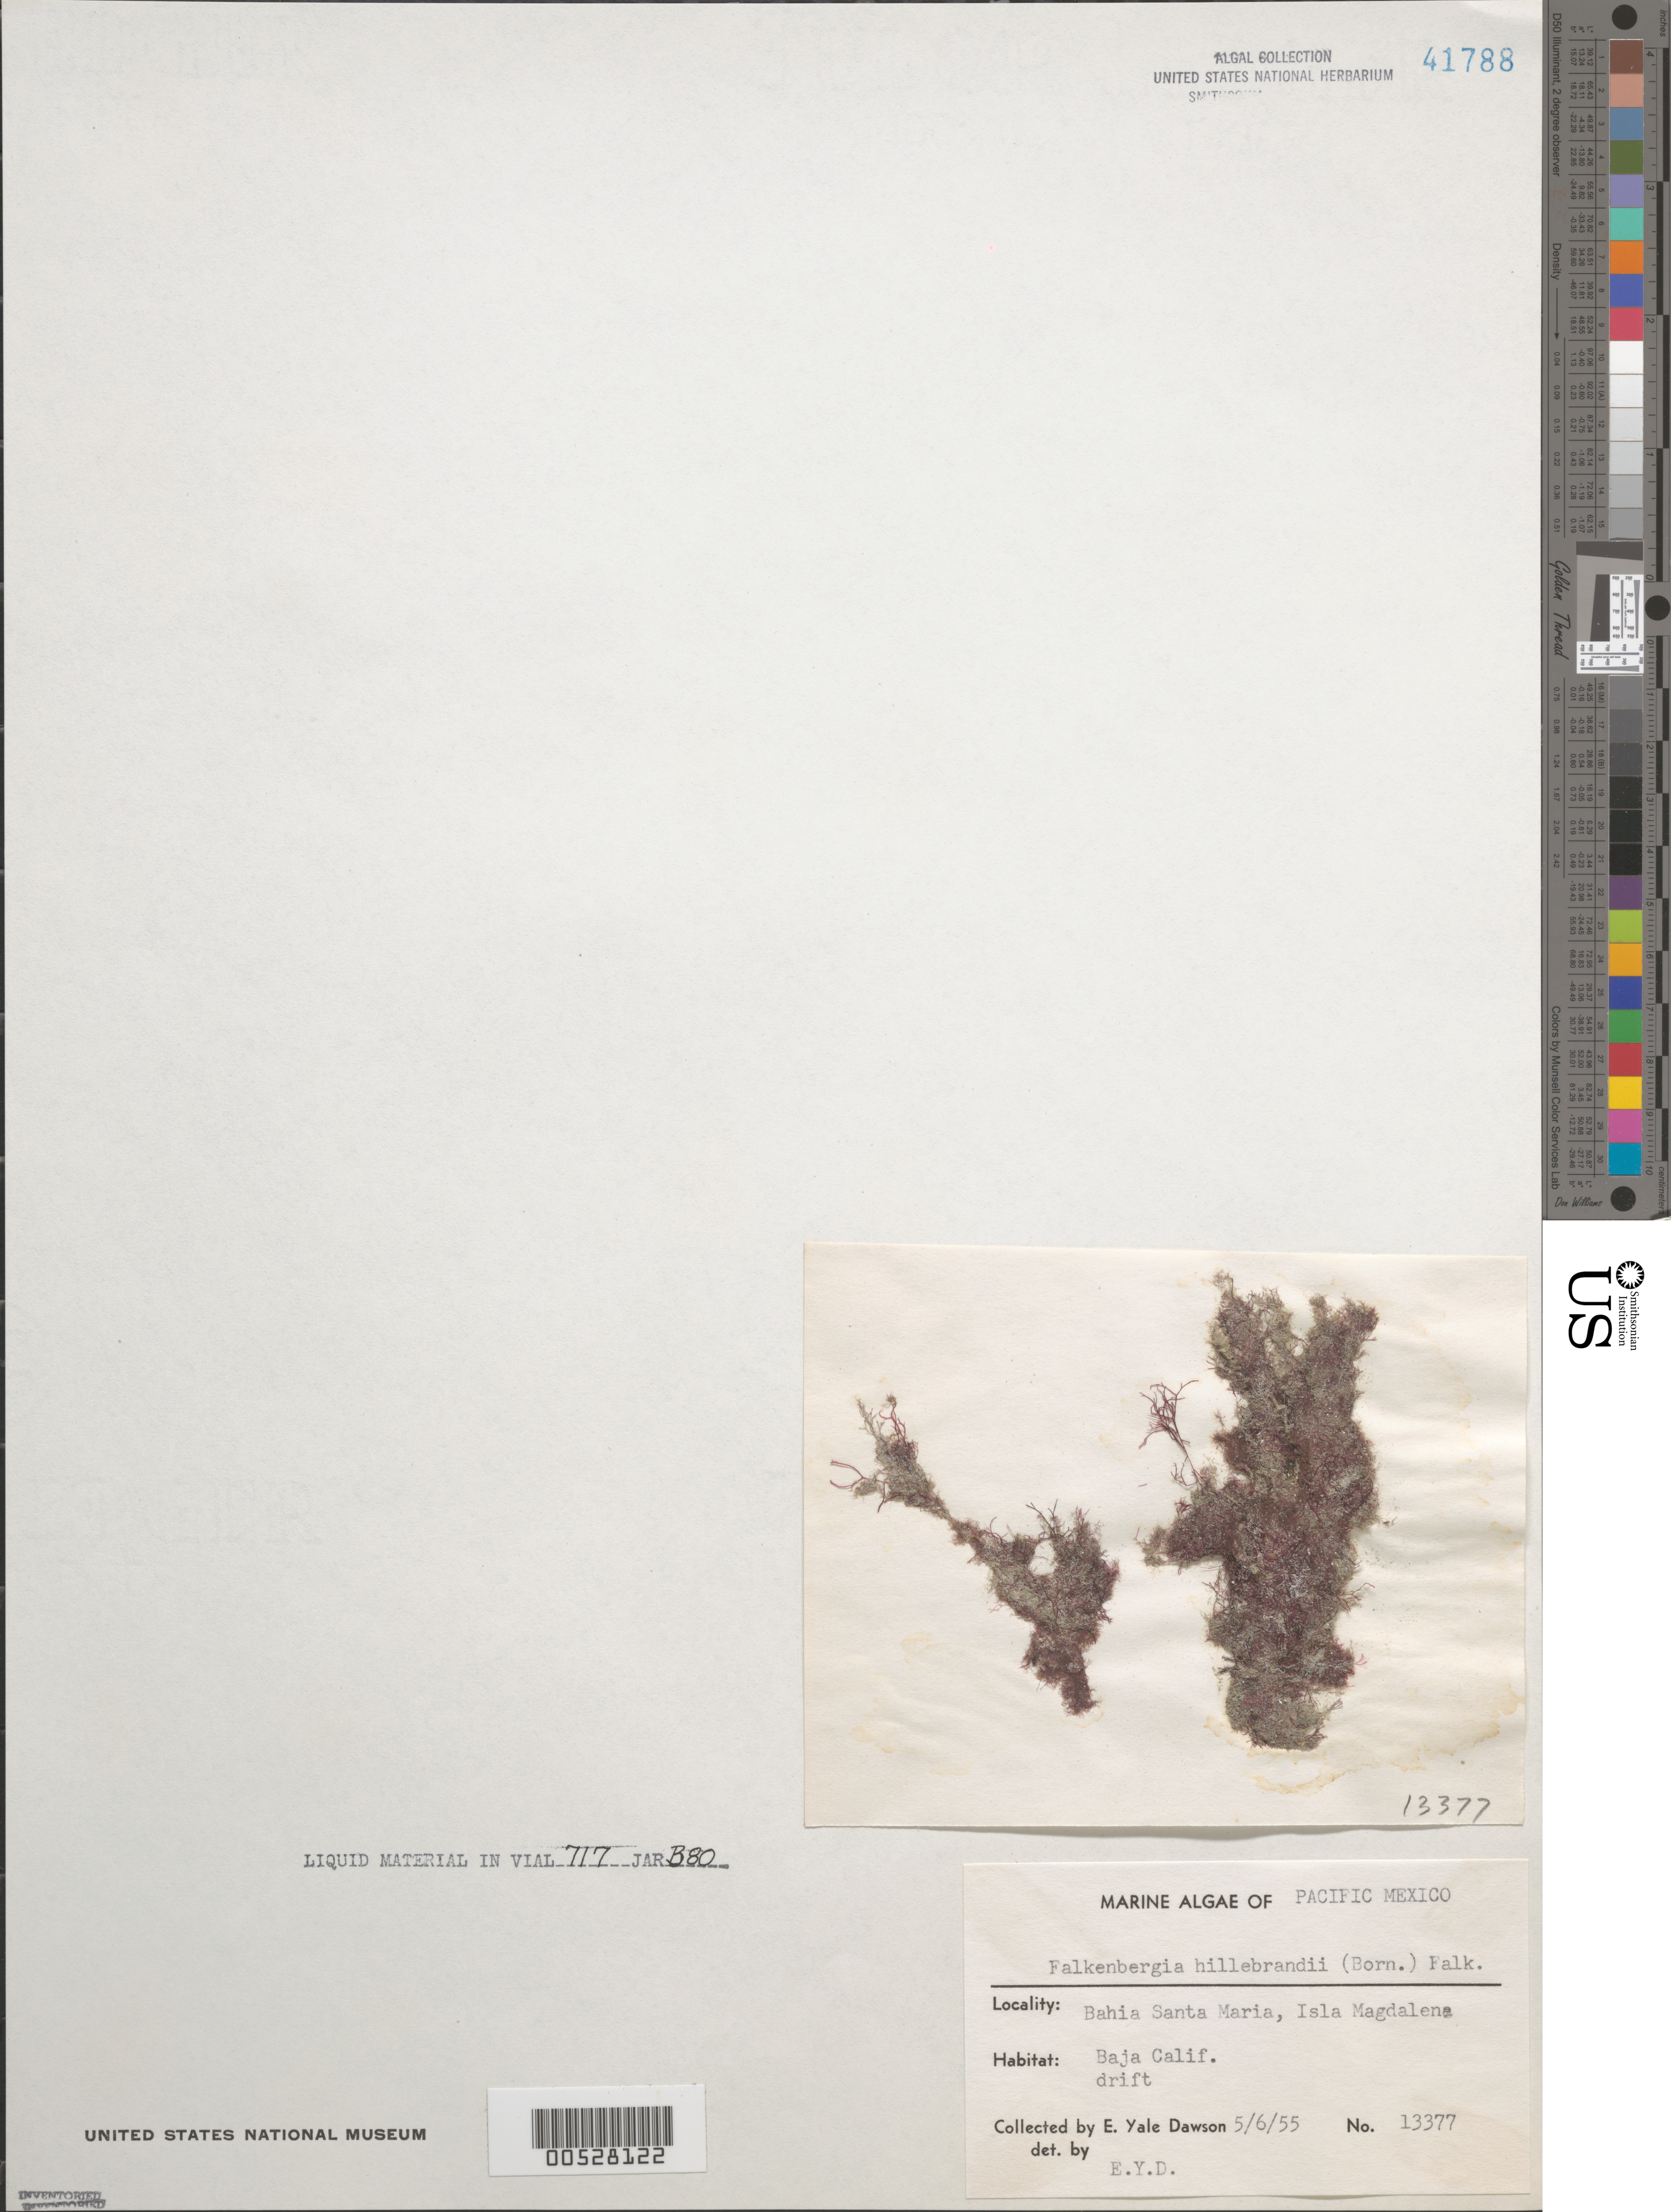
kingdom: Plantae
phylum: Rhodophyta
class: Florideophyceae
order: Bonnemaisoniales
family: Bonnemaisoniaceae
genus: Asparagopsis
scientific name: Asparagopsis taxiformis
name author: (Delile) Trevis.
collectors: E. Y. Dawson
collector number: EYD 13377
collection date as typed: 06 May 1955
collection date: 1955-05-06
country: Mexico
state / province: Baja California Sur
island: Isla Magdalena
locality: Bahia Santa Maria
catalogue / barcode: US 41788